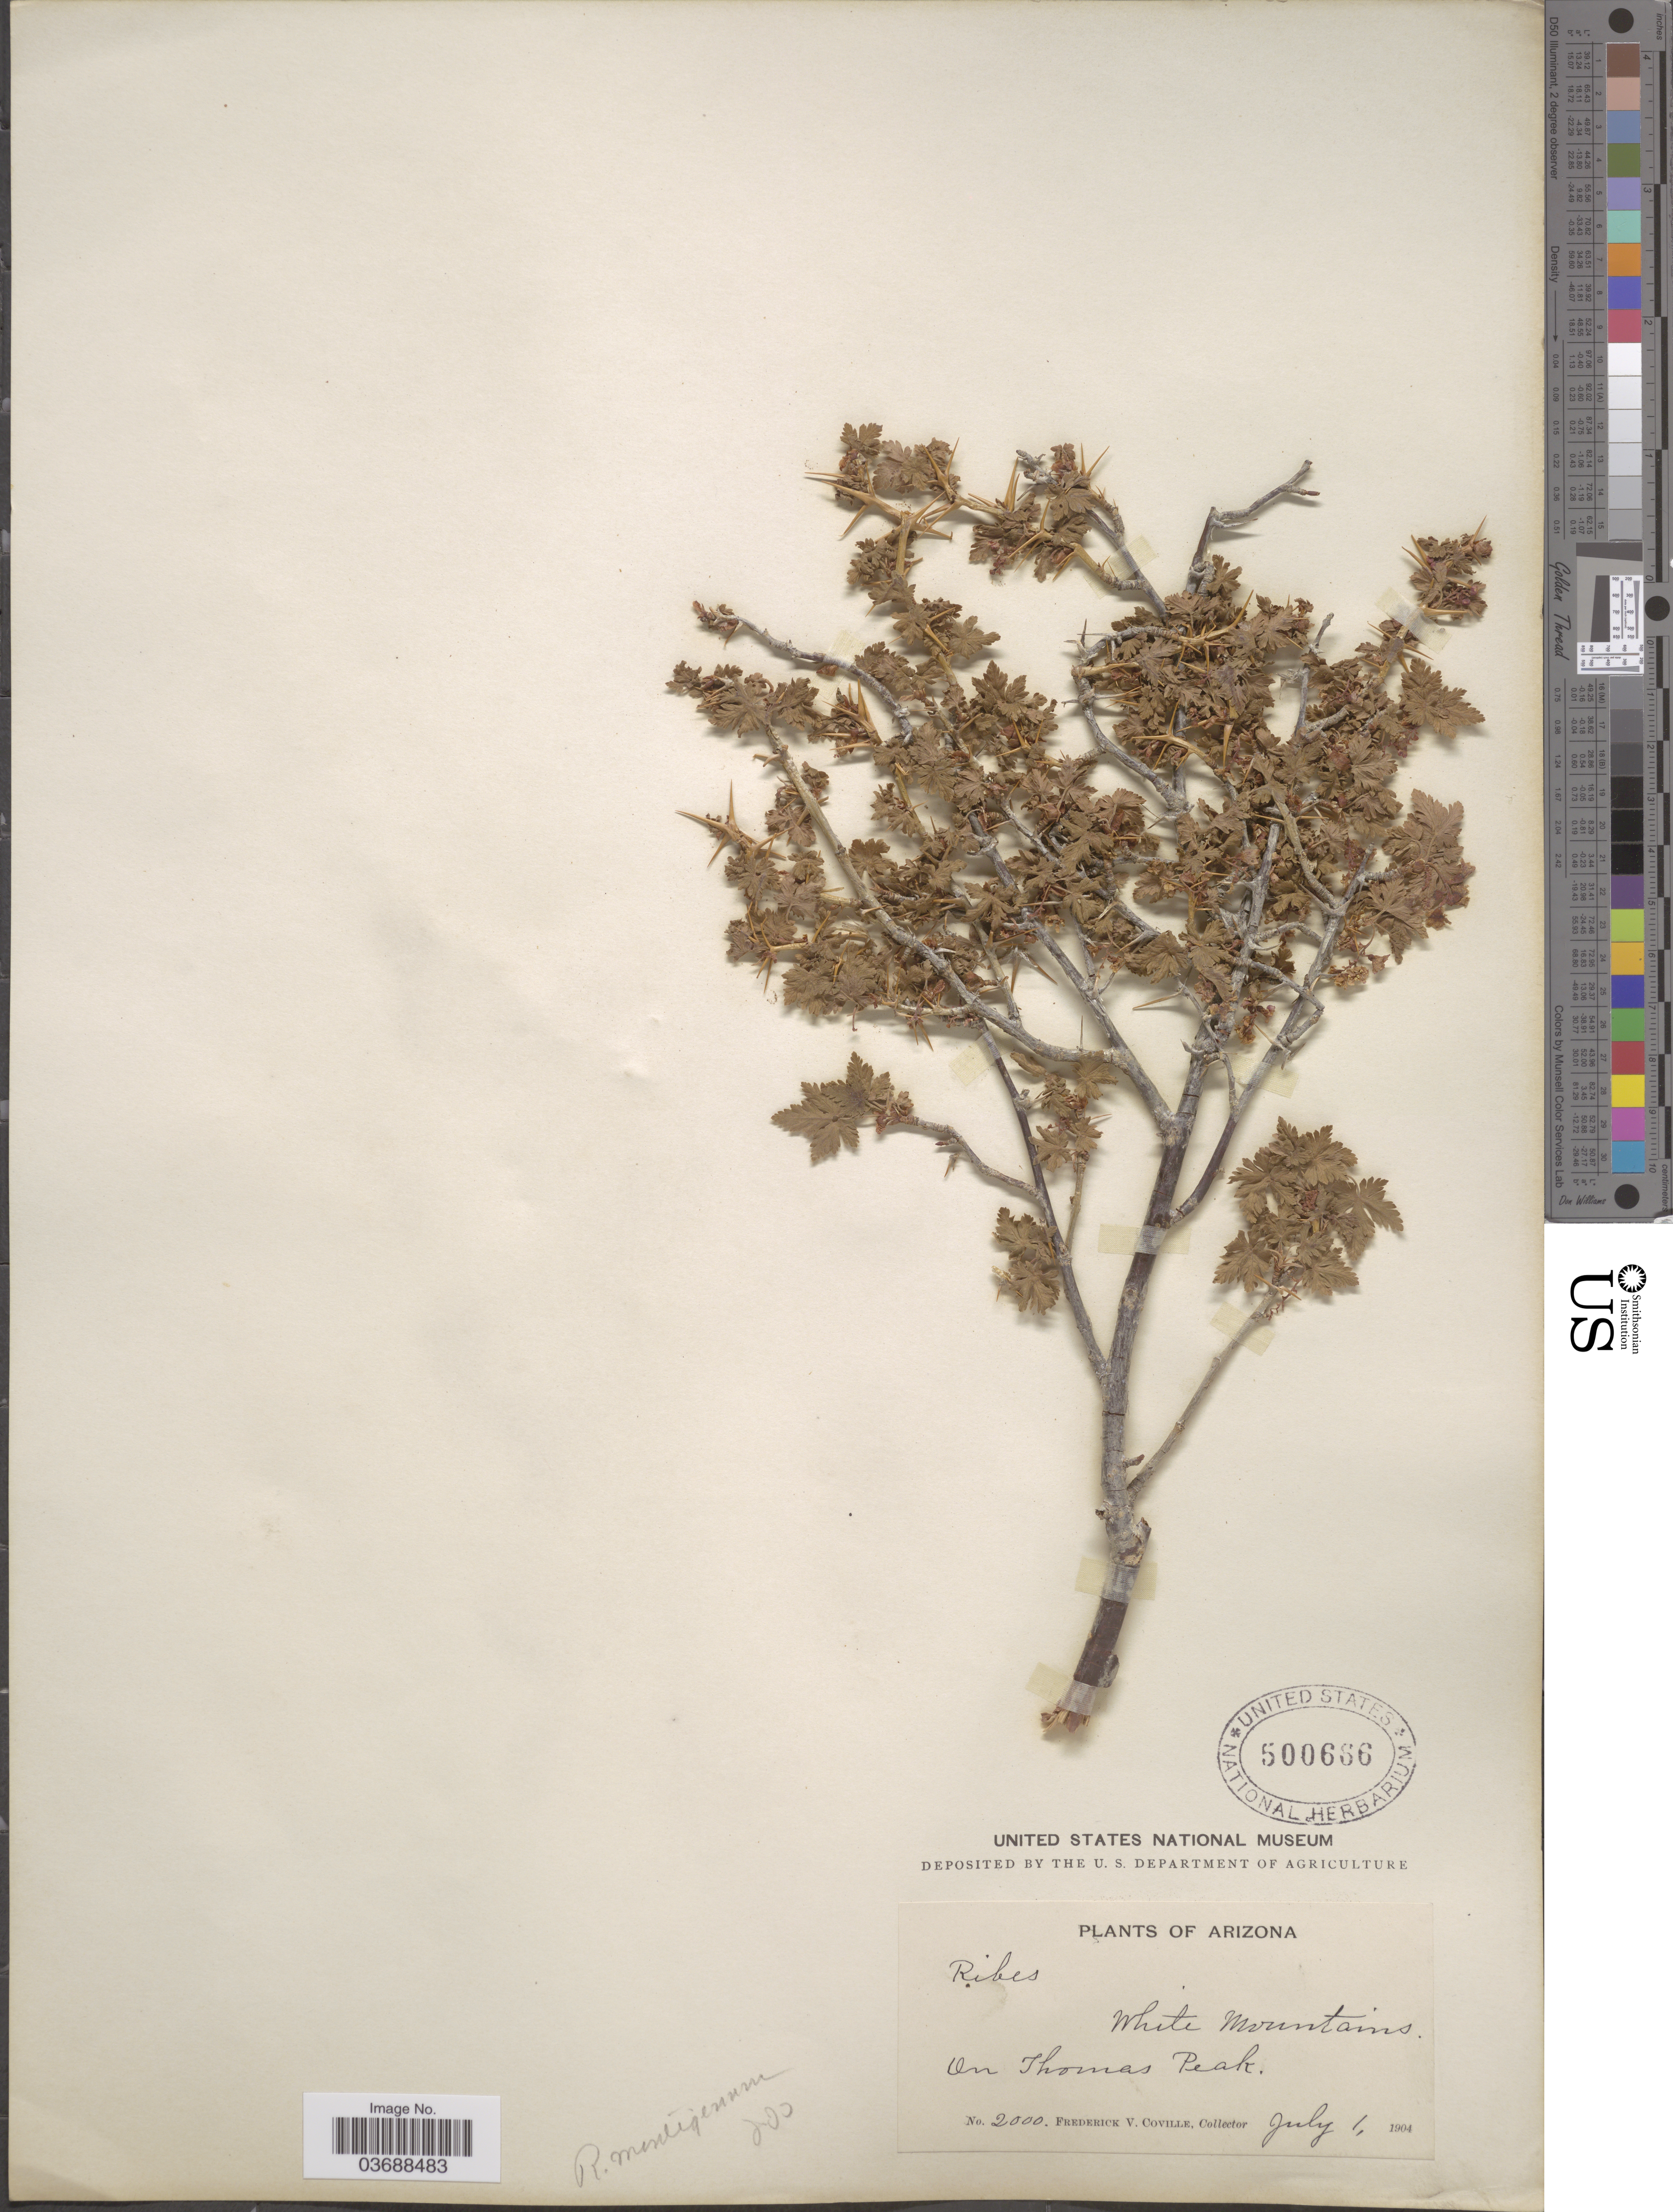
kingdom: Plantae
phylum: Tracheophyta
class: Magnoliopsida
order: Saxifragales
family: Grossulariaceae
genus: Ribes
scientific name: Ribes montigenum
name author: McClatchie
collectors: F. V. Coville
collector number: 2000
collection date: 1904-07-01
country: United States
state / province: Arizona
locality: White Mountains. On Thomas Peak.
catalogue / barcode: US 500666